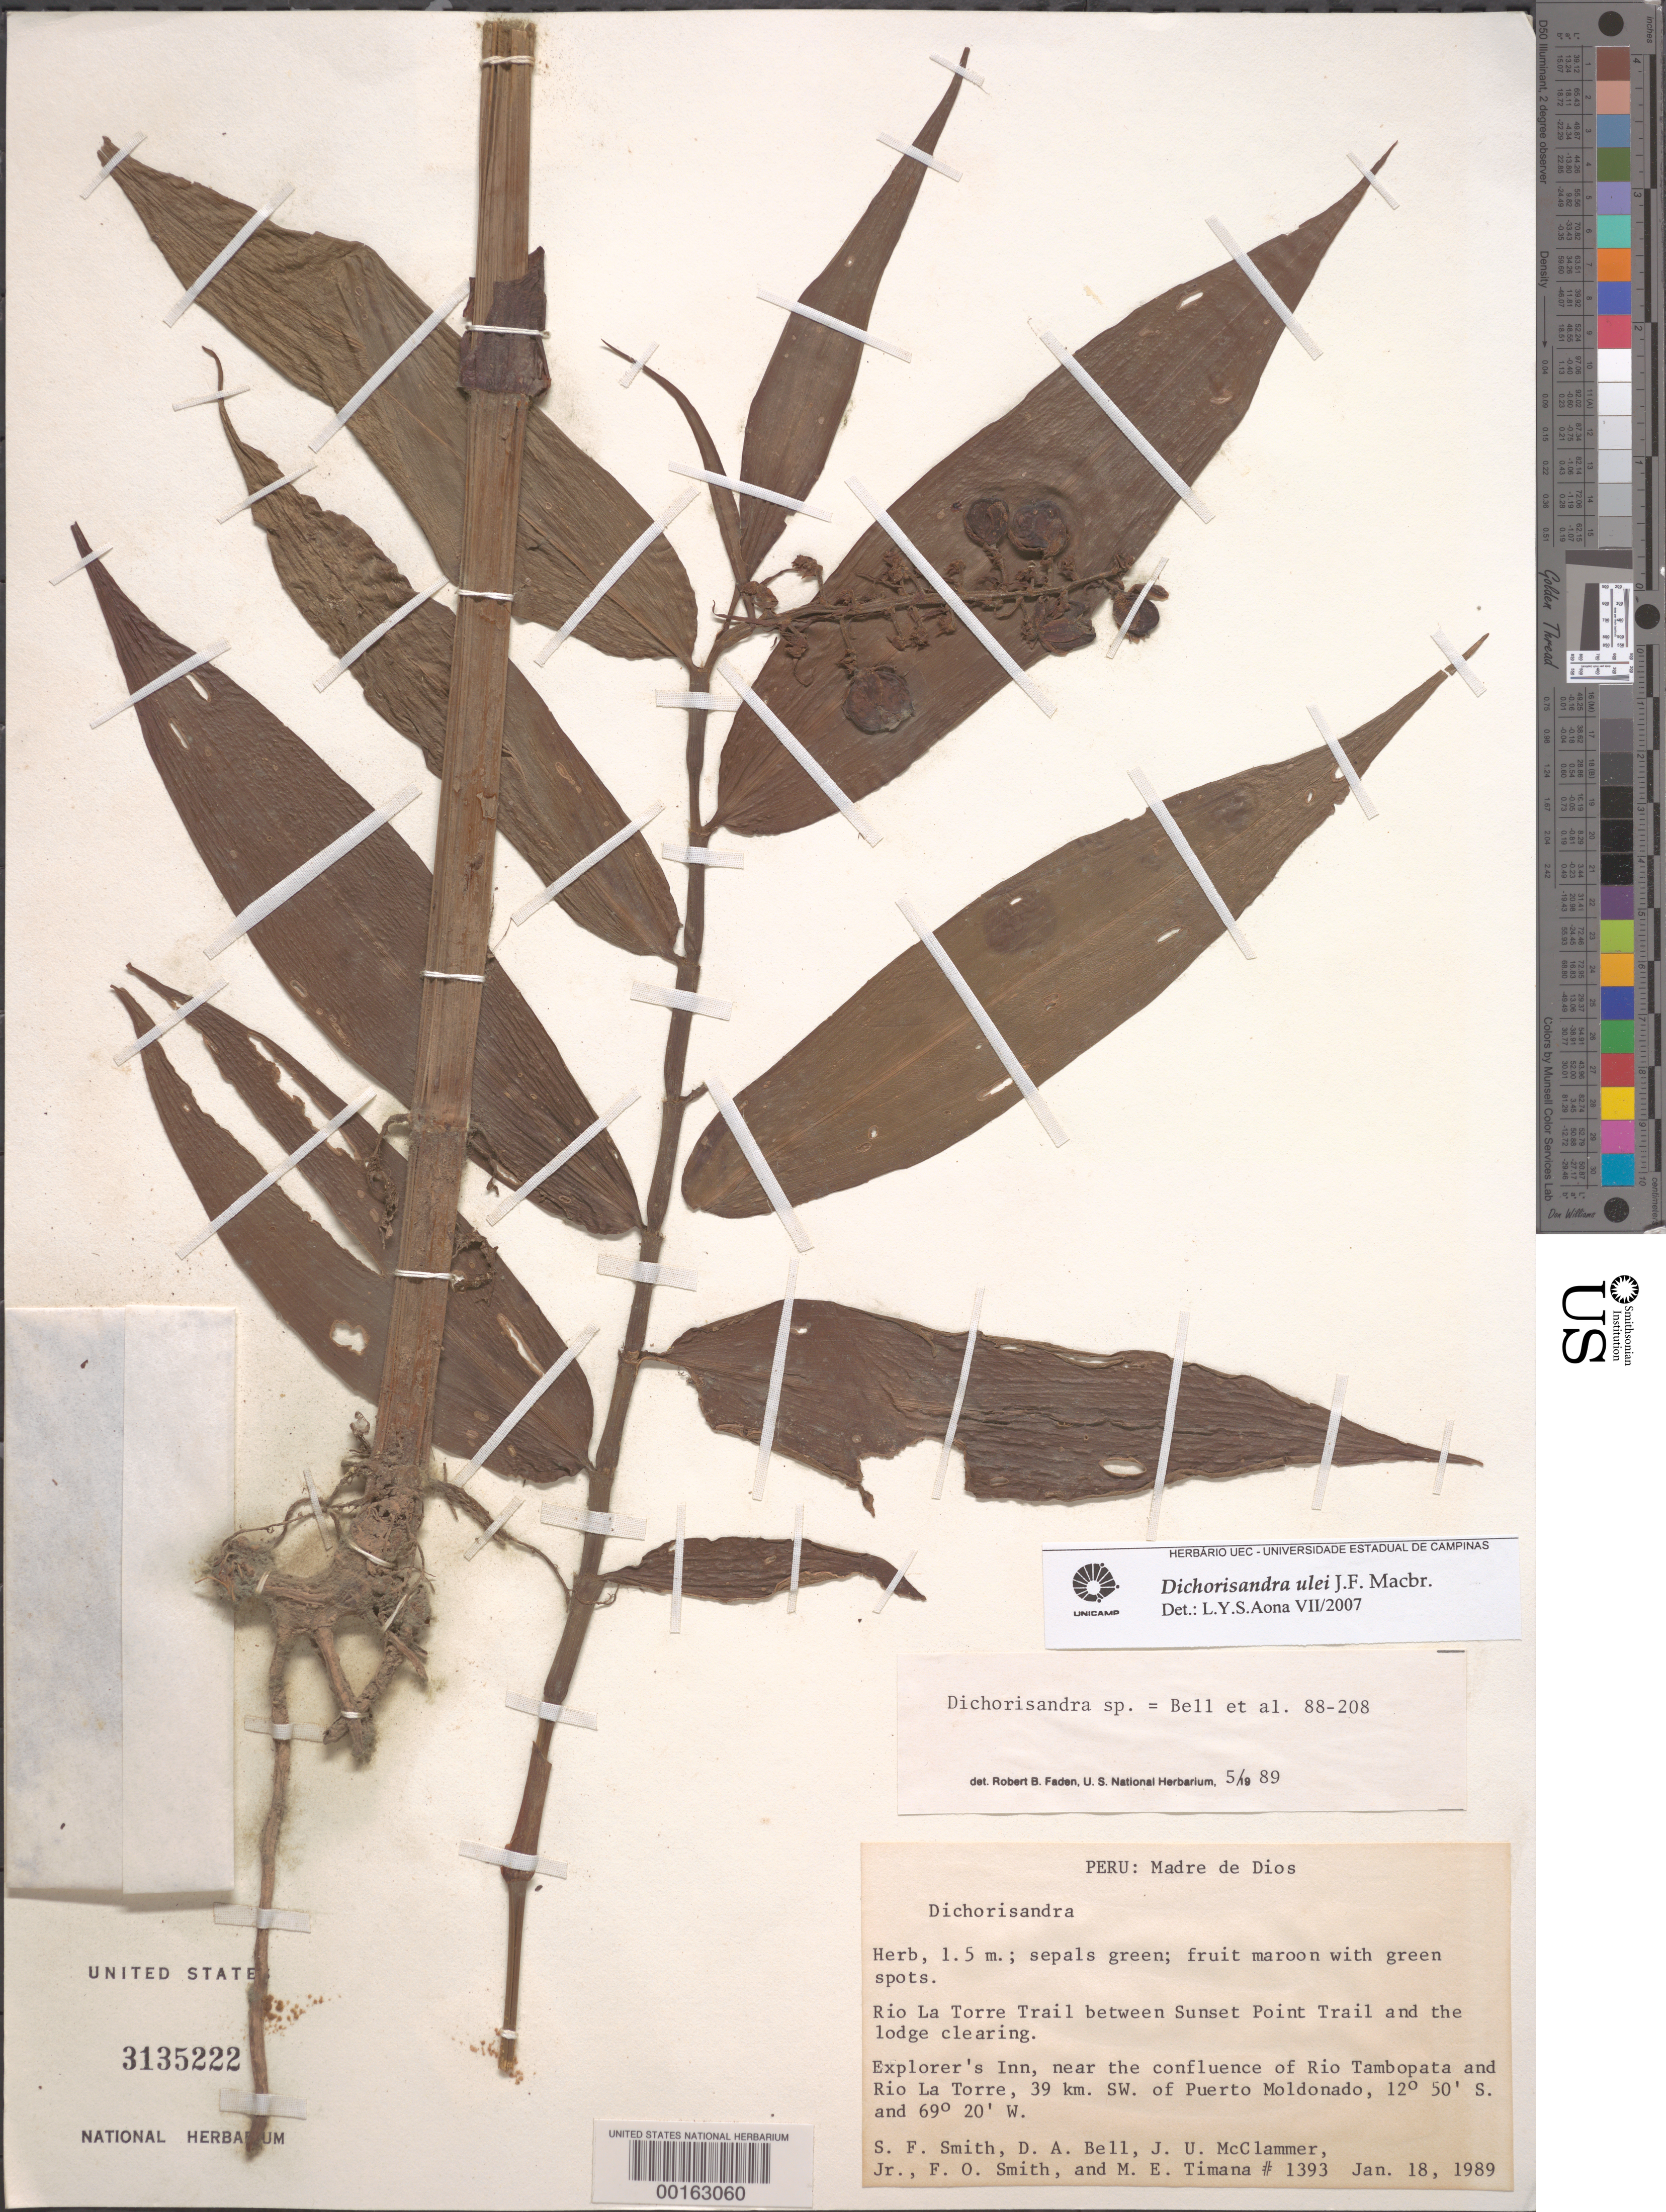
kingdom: Plantae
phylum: Tracheophyta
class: Liliopsida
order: Commelinales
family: Commelinaceae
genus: Dichorisandra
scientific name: Dichorisandra ulei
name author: J.F. Macbr.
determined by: Aona, L. Y. S.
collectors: S.F. Smith, D. A. Bell, J. Mcclammer Jr. & F. Smith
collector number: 1393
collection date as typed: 18 Jan 1989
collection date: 1989-01-18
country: Peru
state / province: Madre de Dios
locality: Explorer's inn, near the confluence of rio tambopata and rio la torre, 39 km sw of puerto maldonado, rio la torre trail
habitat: Lodge clearing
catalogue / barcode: US 3135222